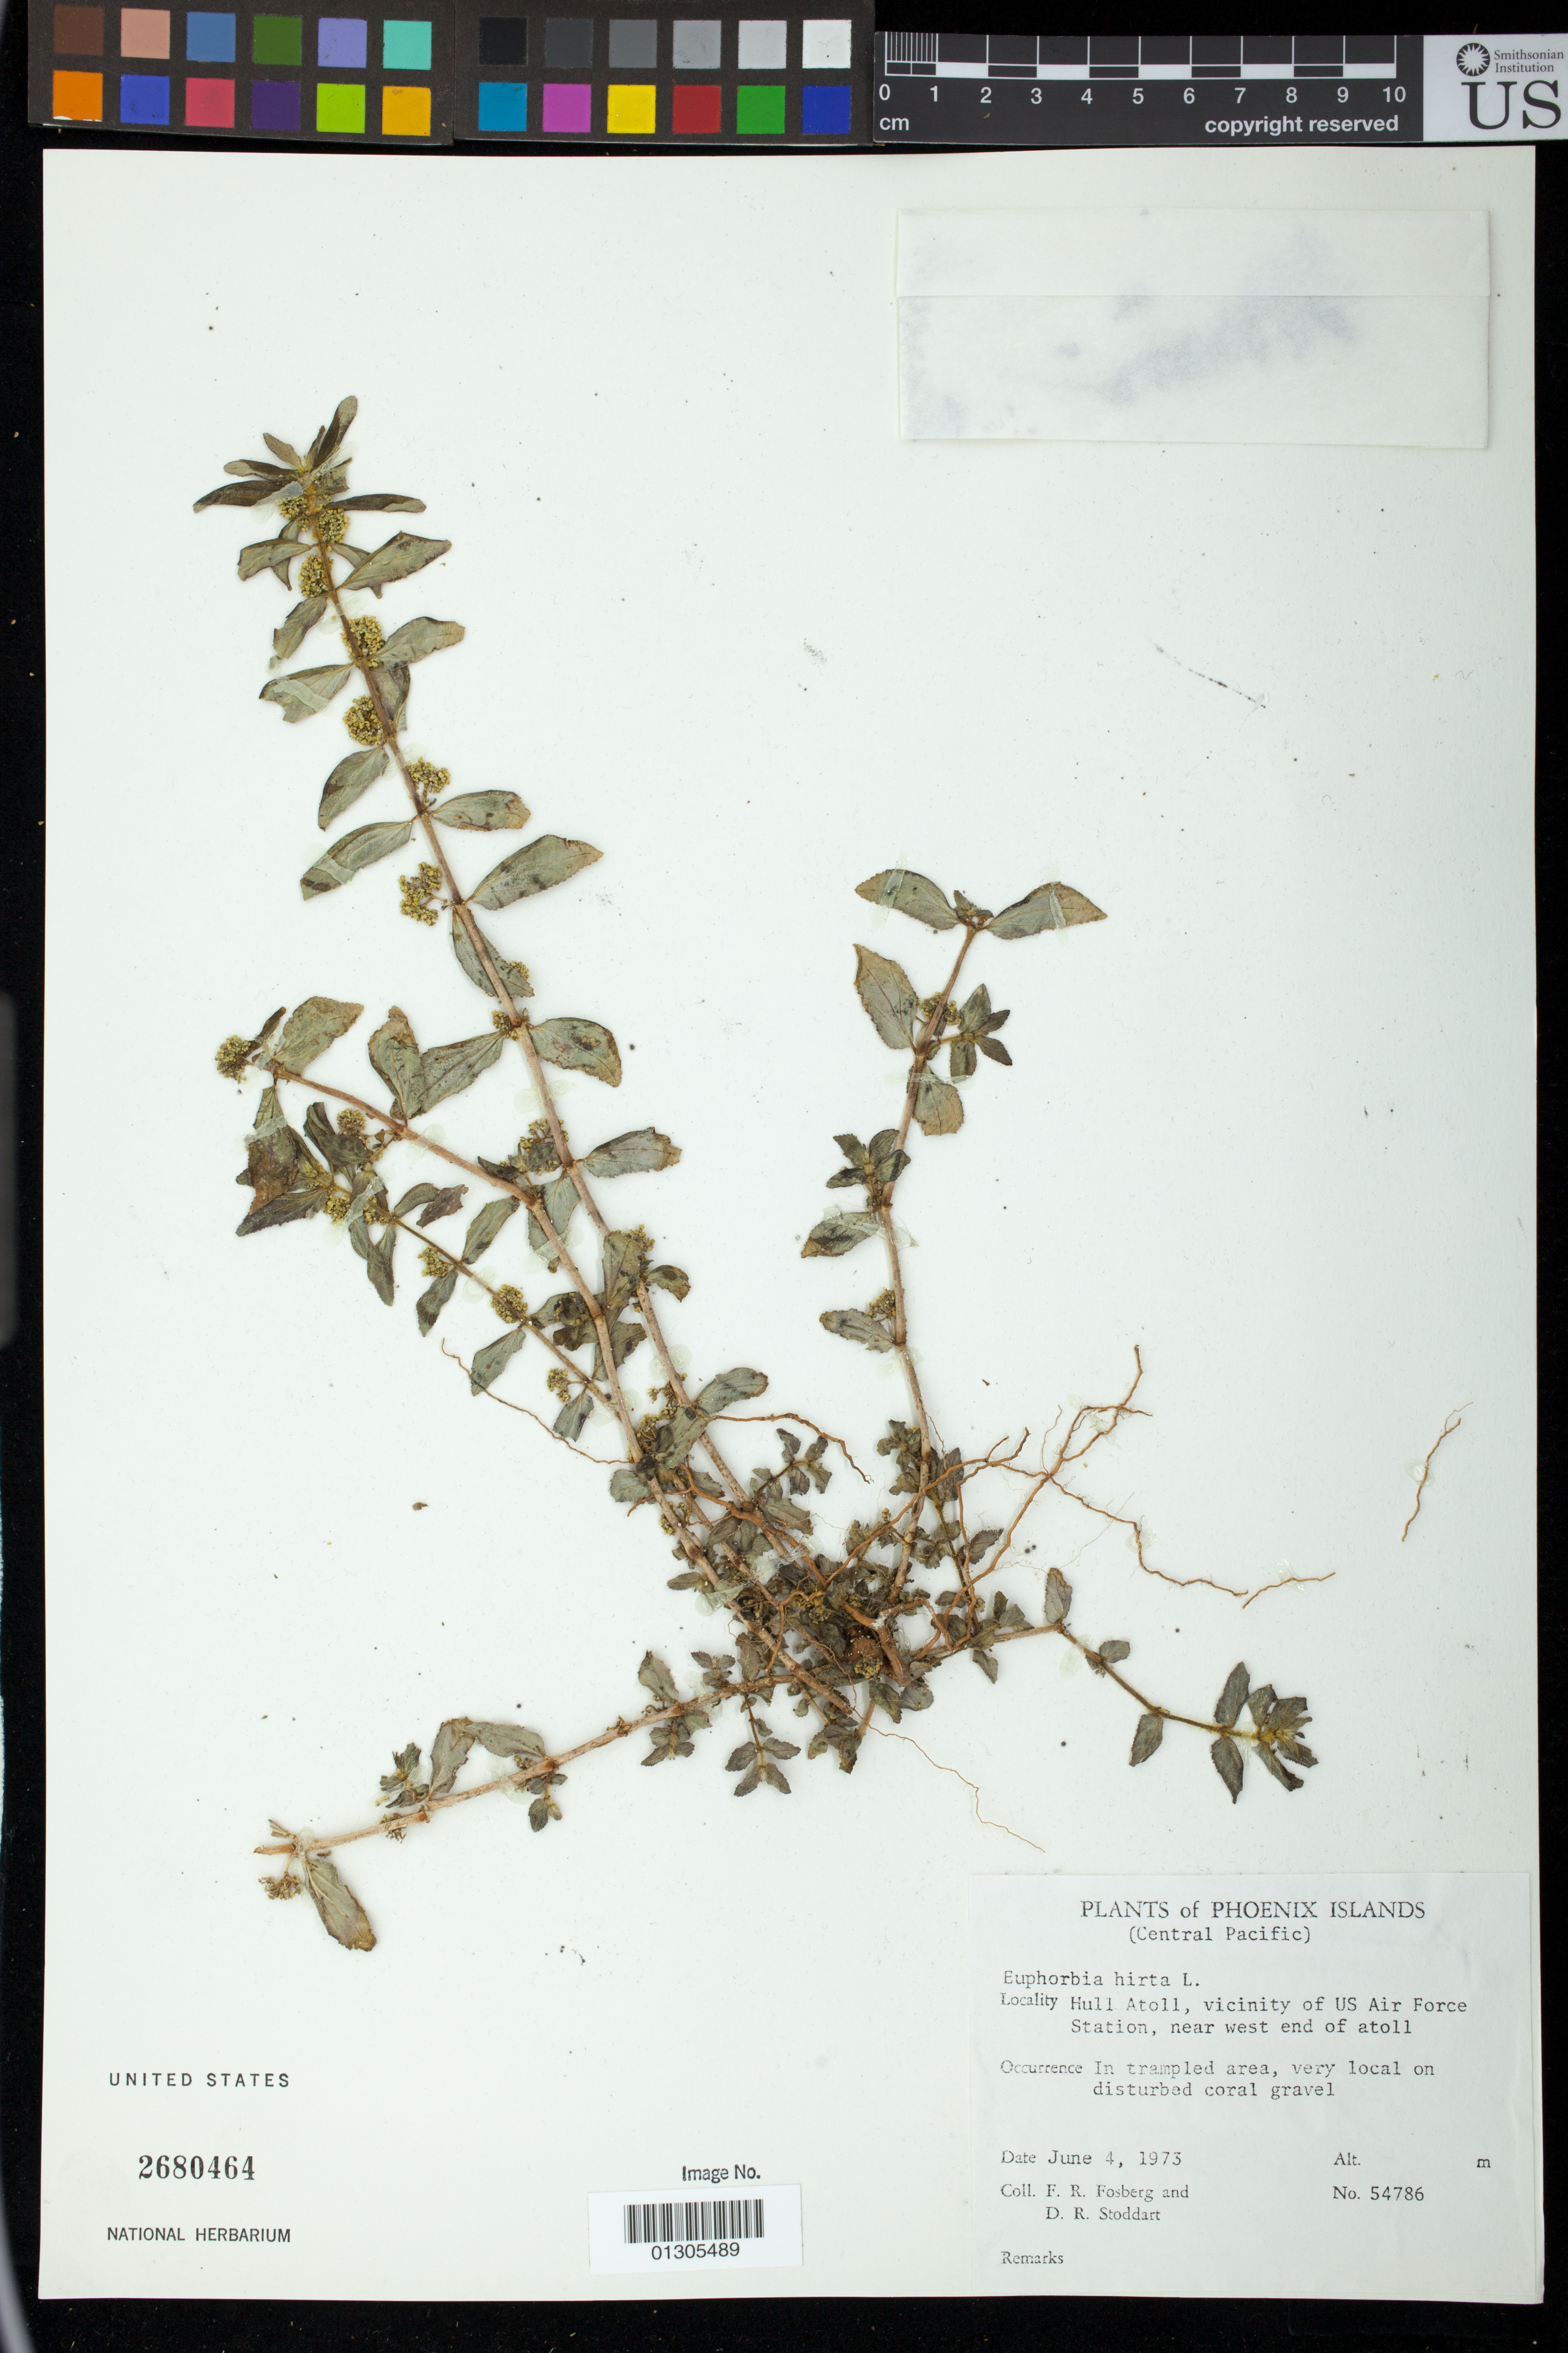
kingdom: Plantae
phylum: Tracheophyta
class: Magnoliopsida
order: Malpighiales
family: Euphorbiaceae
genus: Euphorbia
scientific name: Euphorbia hirta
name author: L.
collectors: F. R. Fosberg & D. R. Stoddart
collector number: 54786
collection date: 1973-06-04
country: Kiribati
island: Orona [Hull] Atoll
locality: Hull Atoll, vicinity of US Air Force Station, near west end of atoll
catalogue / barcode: US 2680464